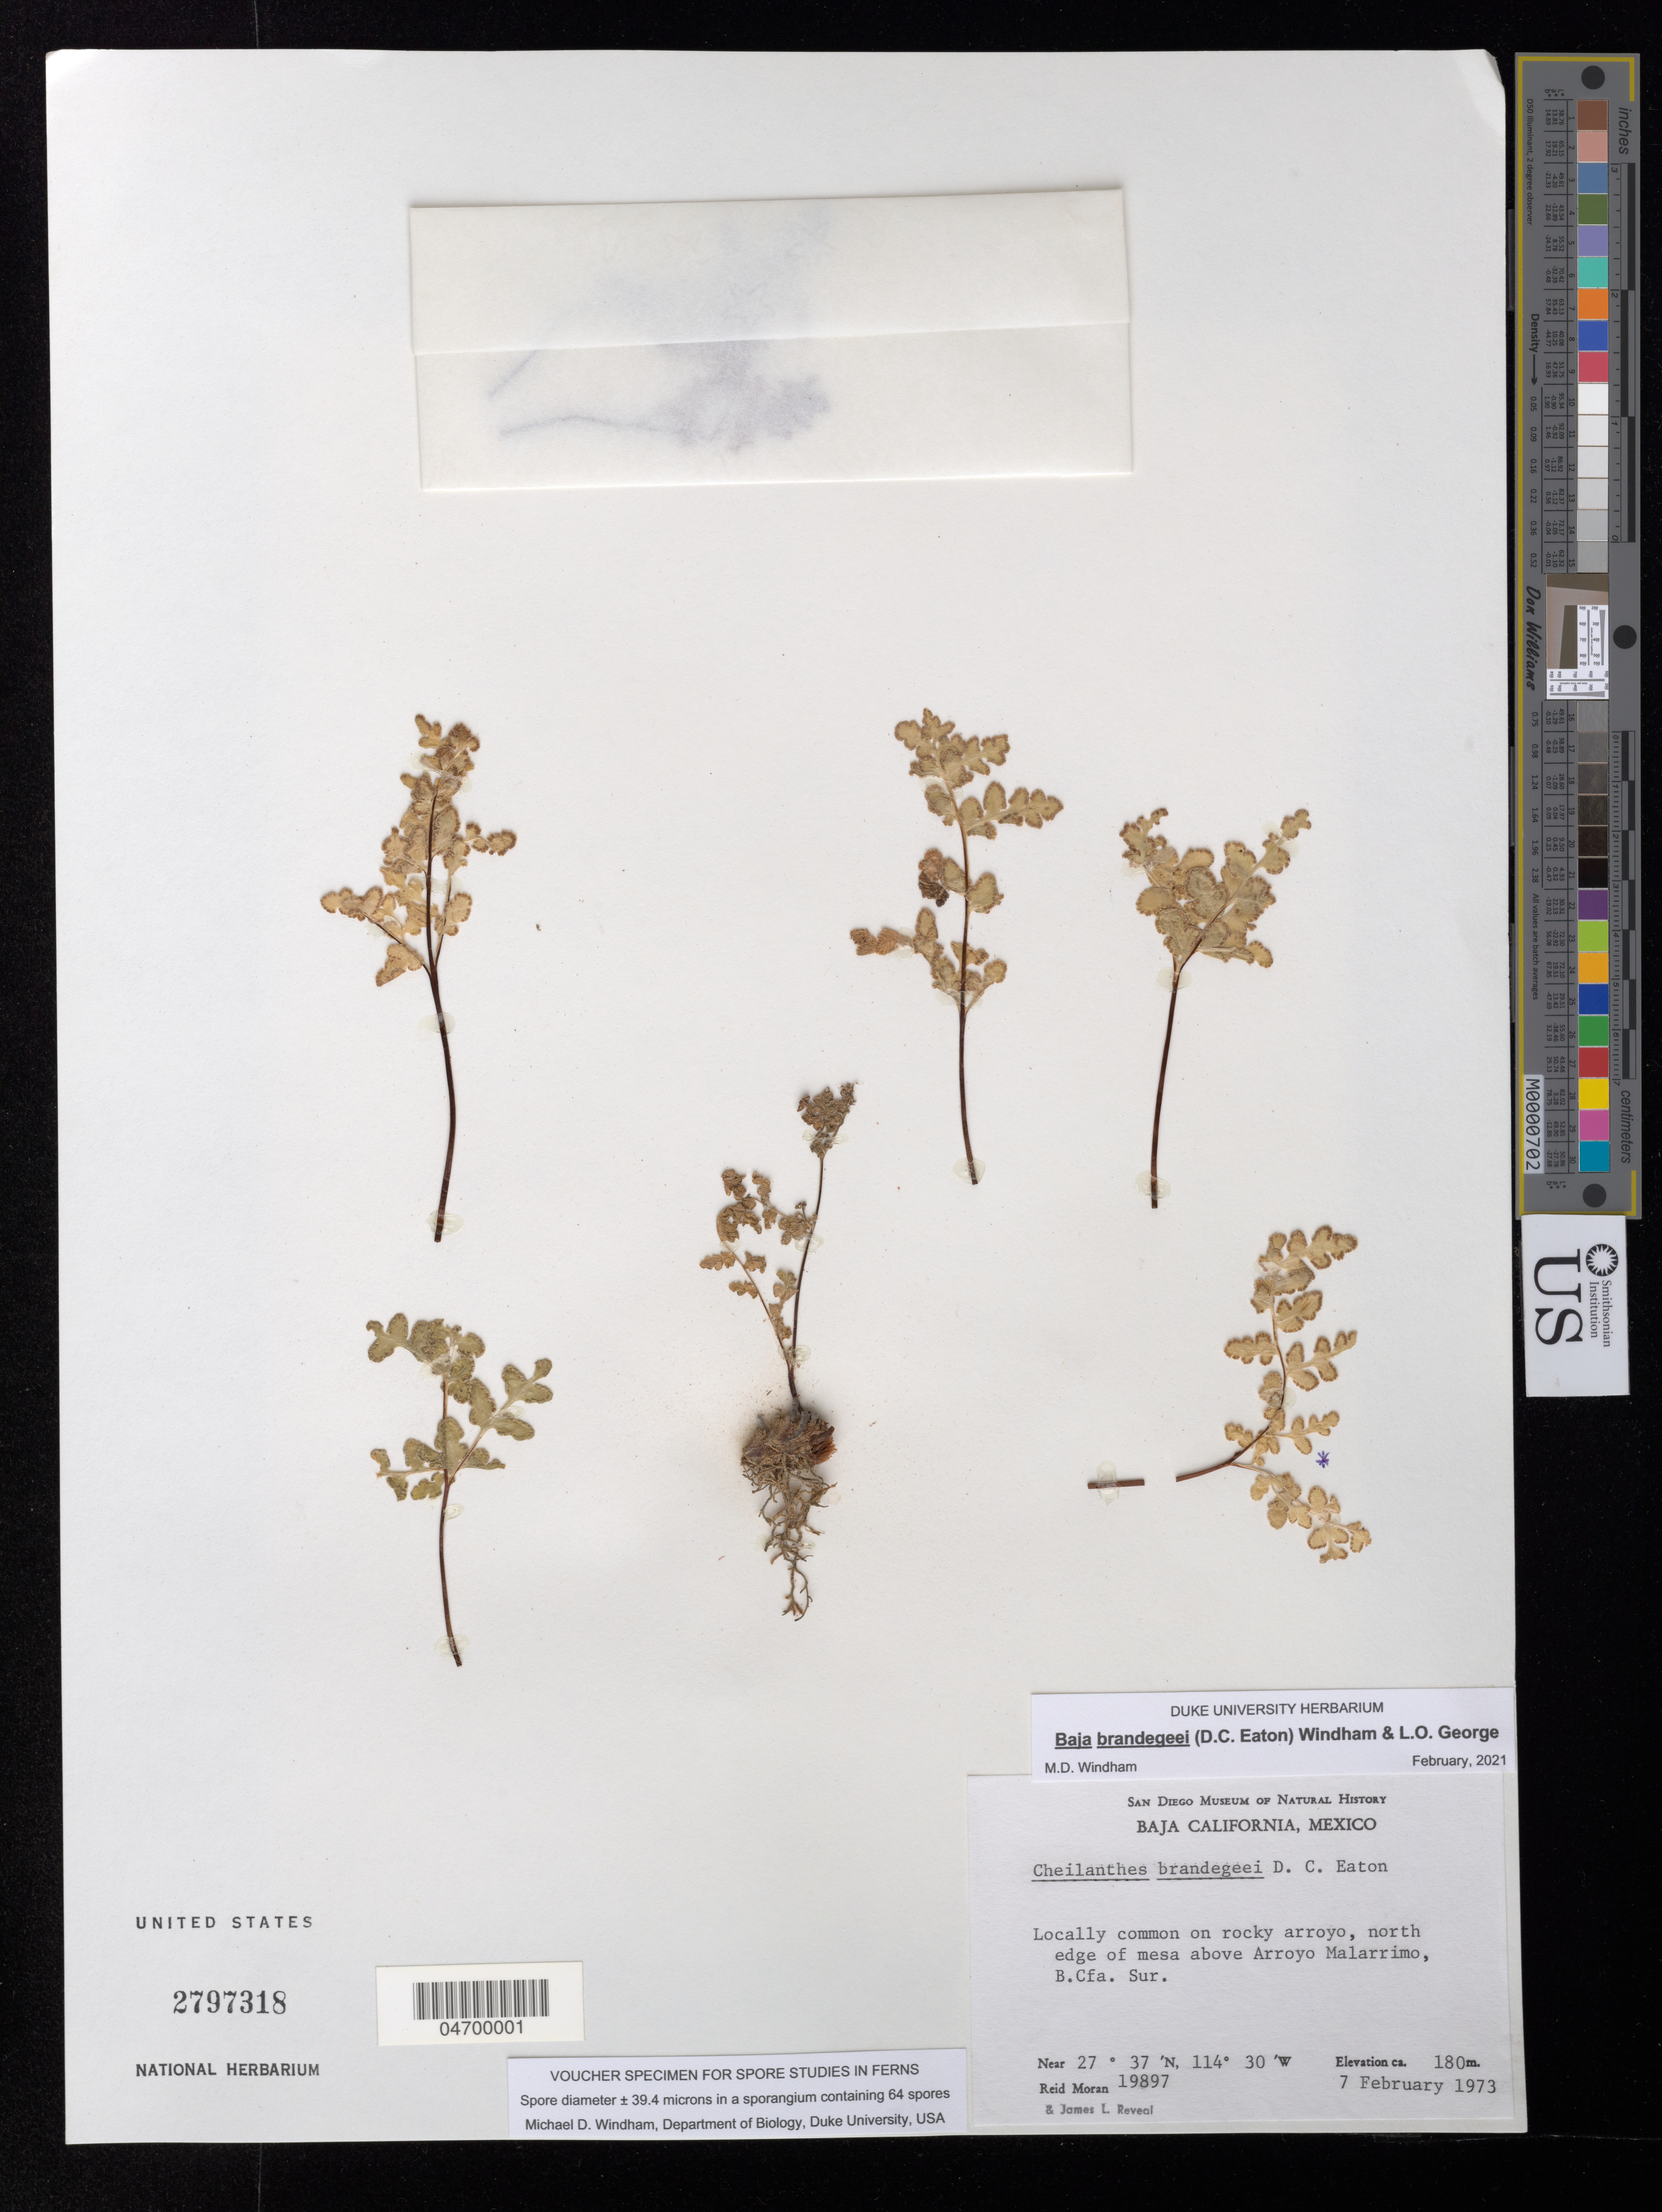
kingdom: Plantae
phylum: Tracheophyta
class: Polypodiopsida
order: Polypodiales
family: Pteridaceae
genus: Cheilanthes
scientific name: Cheilanthes brandeegei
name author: D.C. Eaton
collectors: R. Moran & J. L. Reveal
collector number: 19897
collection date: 1973-02-07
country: Mexico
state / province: Baja California Sur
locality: North edge of mesa above Arroyo Malarrimo, B. Cfa. Sur.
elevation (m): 180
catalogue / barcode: US 2797318